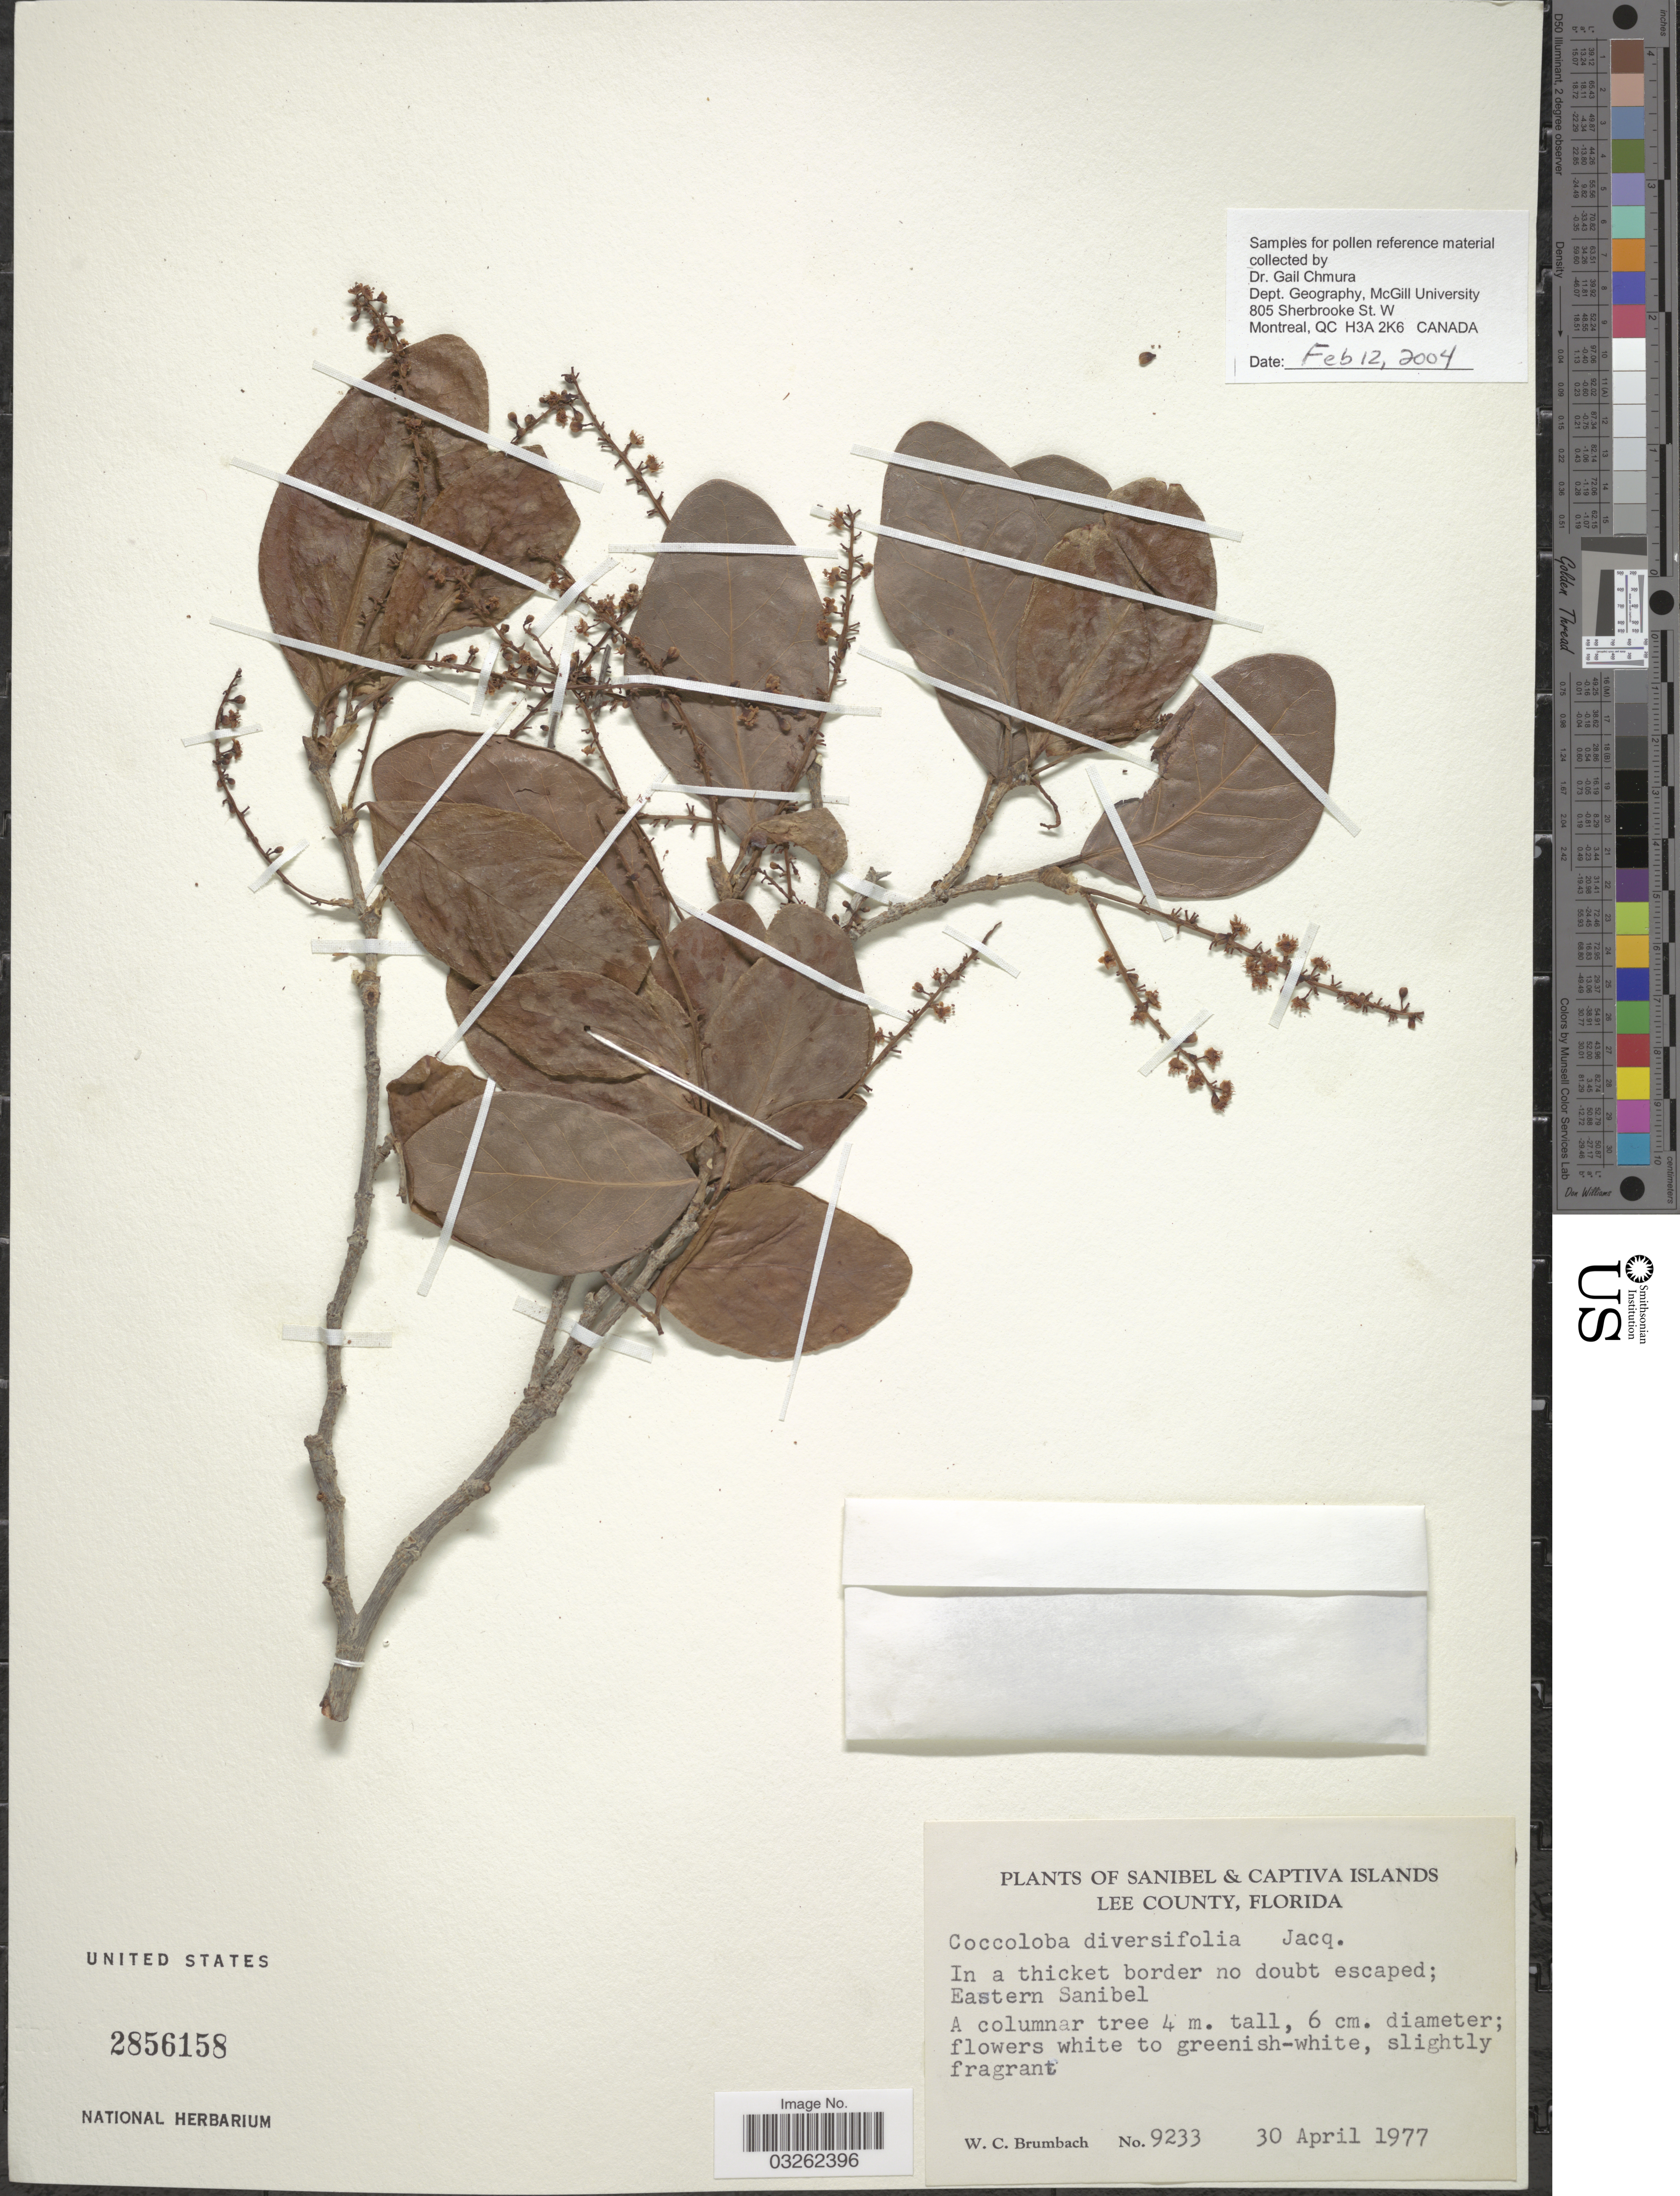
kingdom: Plantae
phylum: Tracheophyta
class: Magnoliopsida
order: Caryophyllales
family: Polygonaceae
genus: Coccoloba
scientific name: Coccoloba diversifolia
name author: Jacq.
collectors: W. C. Brumbach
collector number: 9233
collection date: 1977-04-30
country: United States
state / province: Florida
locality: Sanibel & Captiva Islands, Lee County, In a thicket border no doubt escaped; Eastern Sanibel.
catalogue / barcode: US 2856158